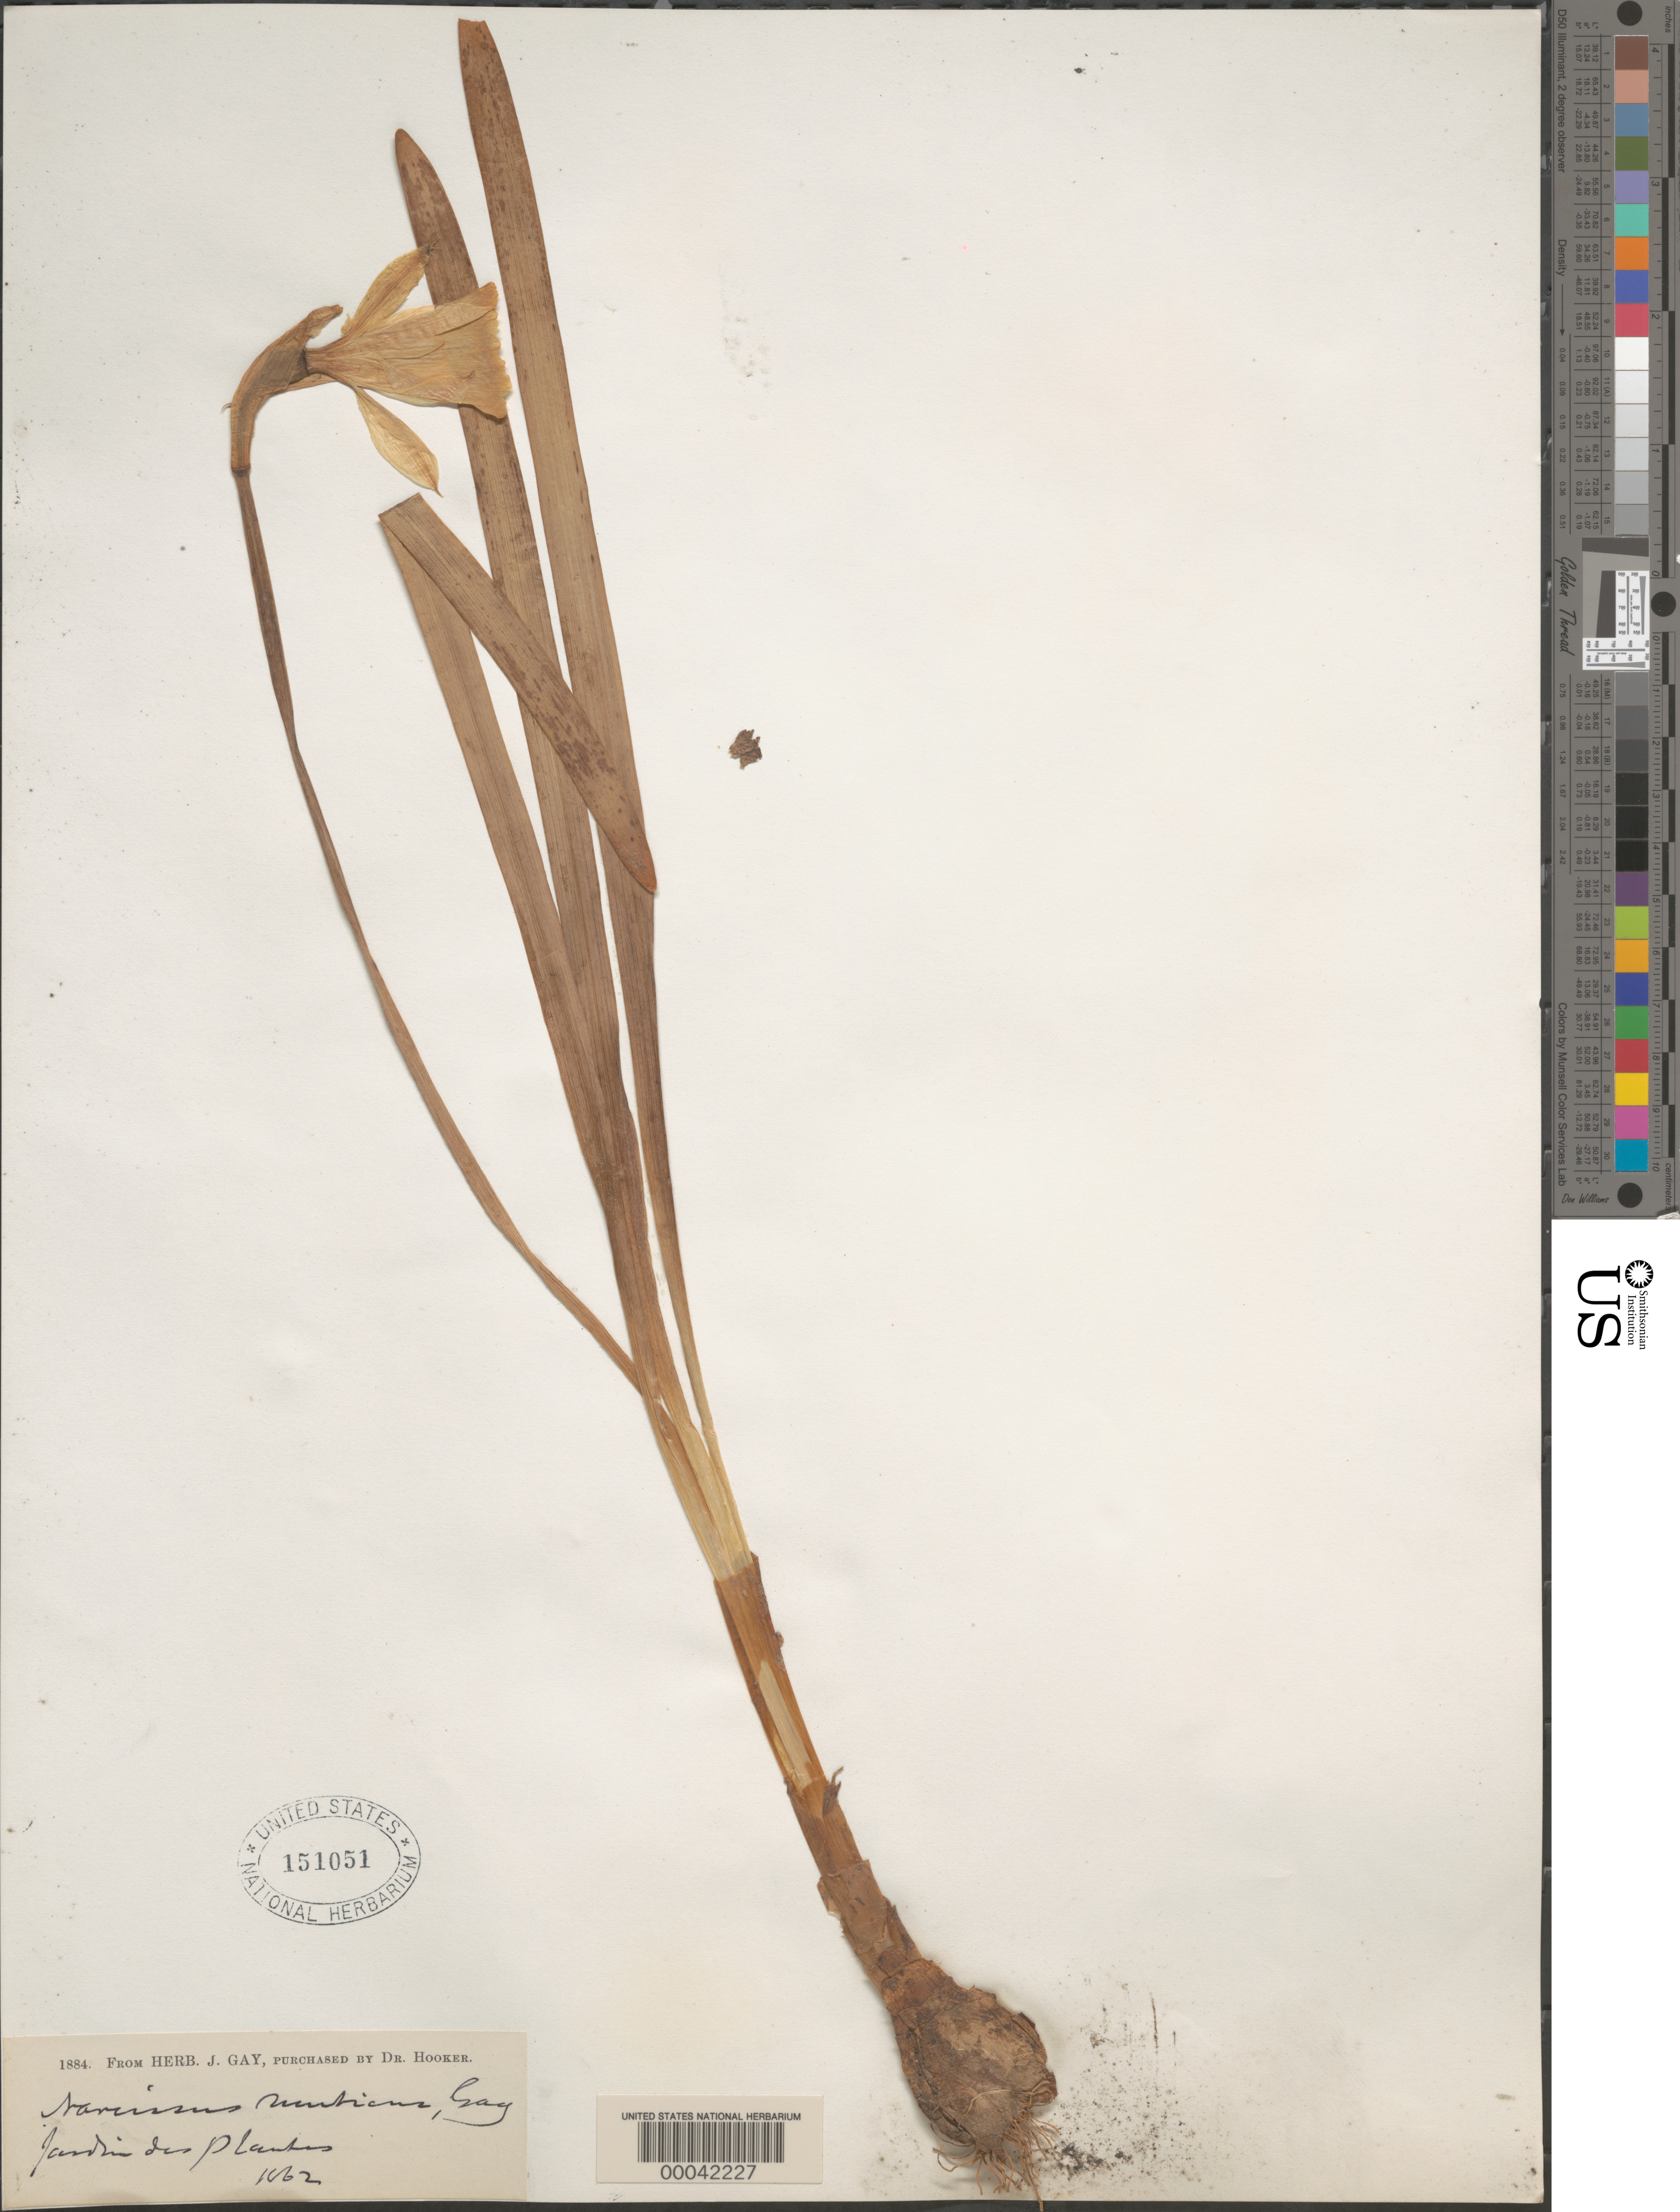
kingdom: Plantae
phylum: Tracheophyta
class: Liliopsida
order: Asparagales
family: Amaryllidaceae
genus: Narcissus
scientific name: Narcissus multiflorus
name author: Lam.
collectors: ex herb. J. Gay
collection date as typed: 1862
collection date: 1862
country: France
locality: Jardin des plantes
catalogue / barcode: US 151051